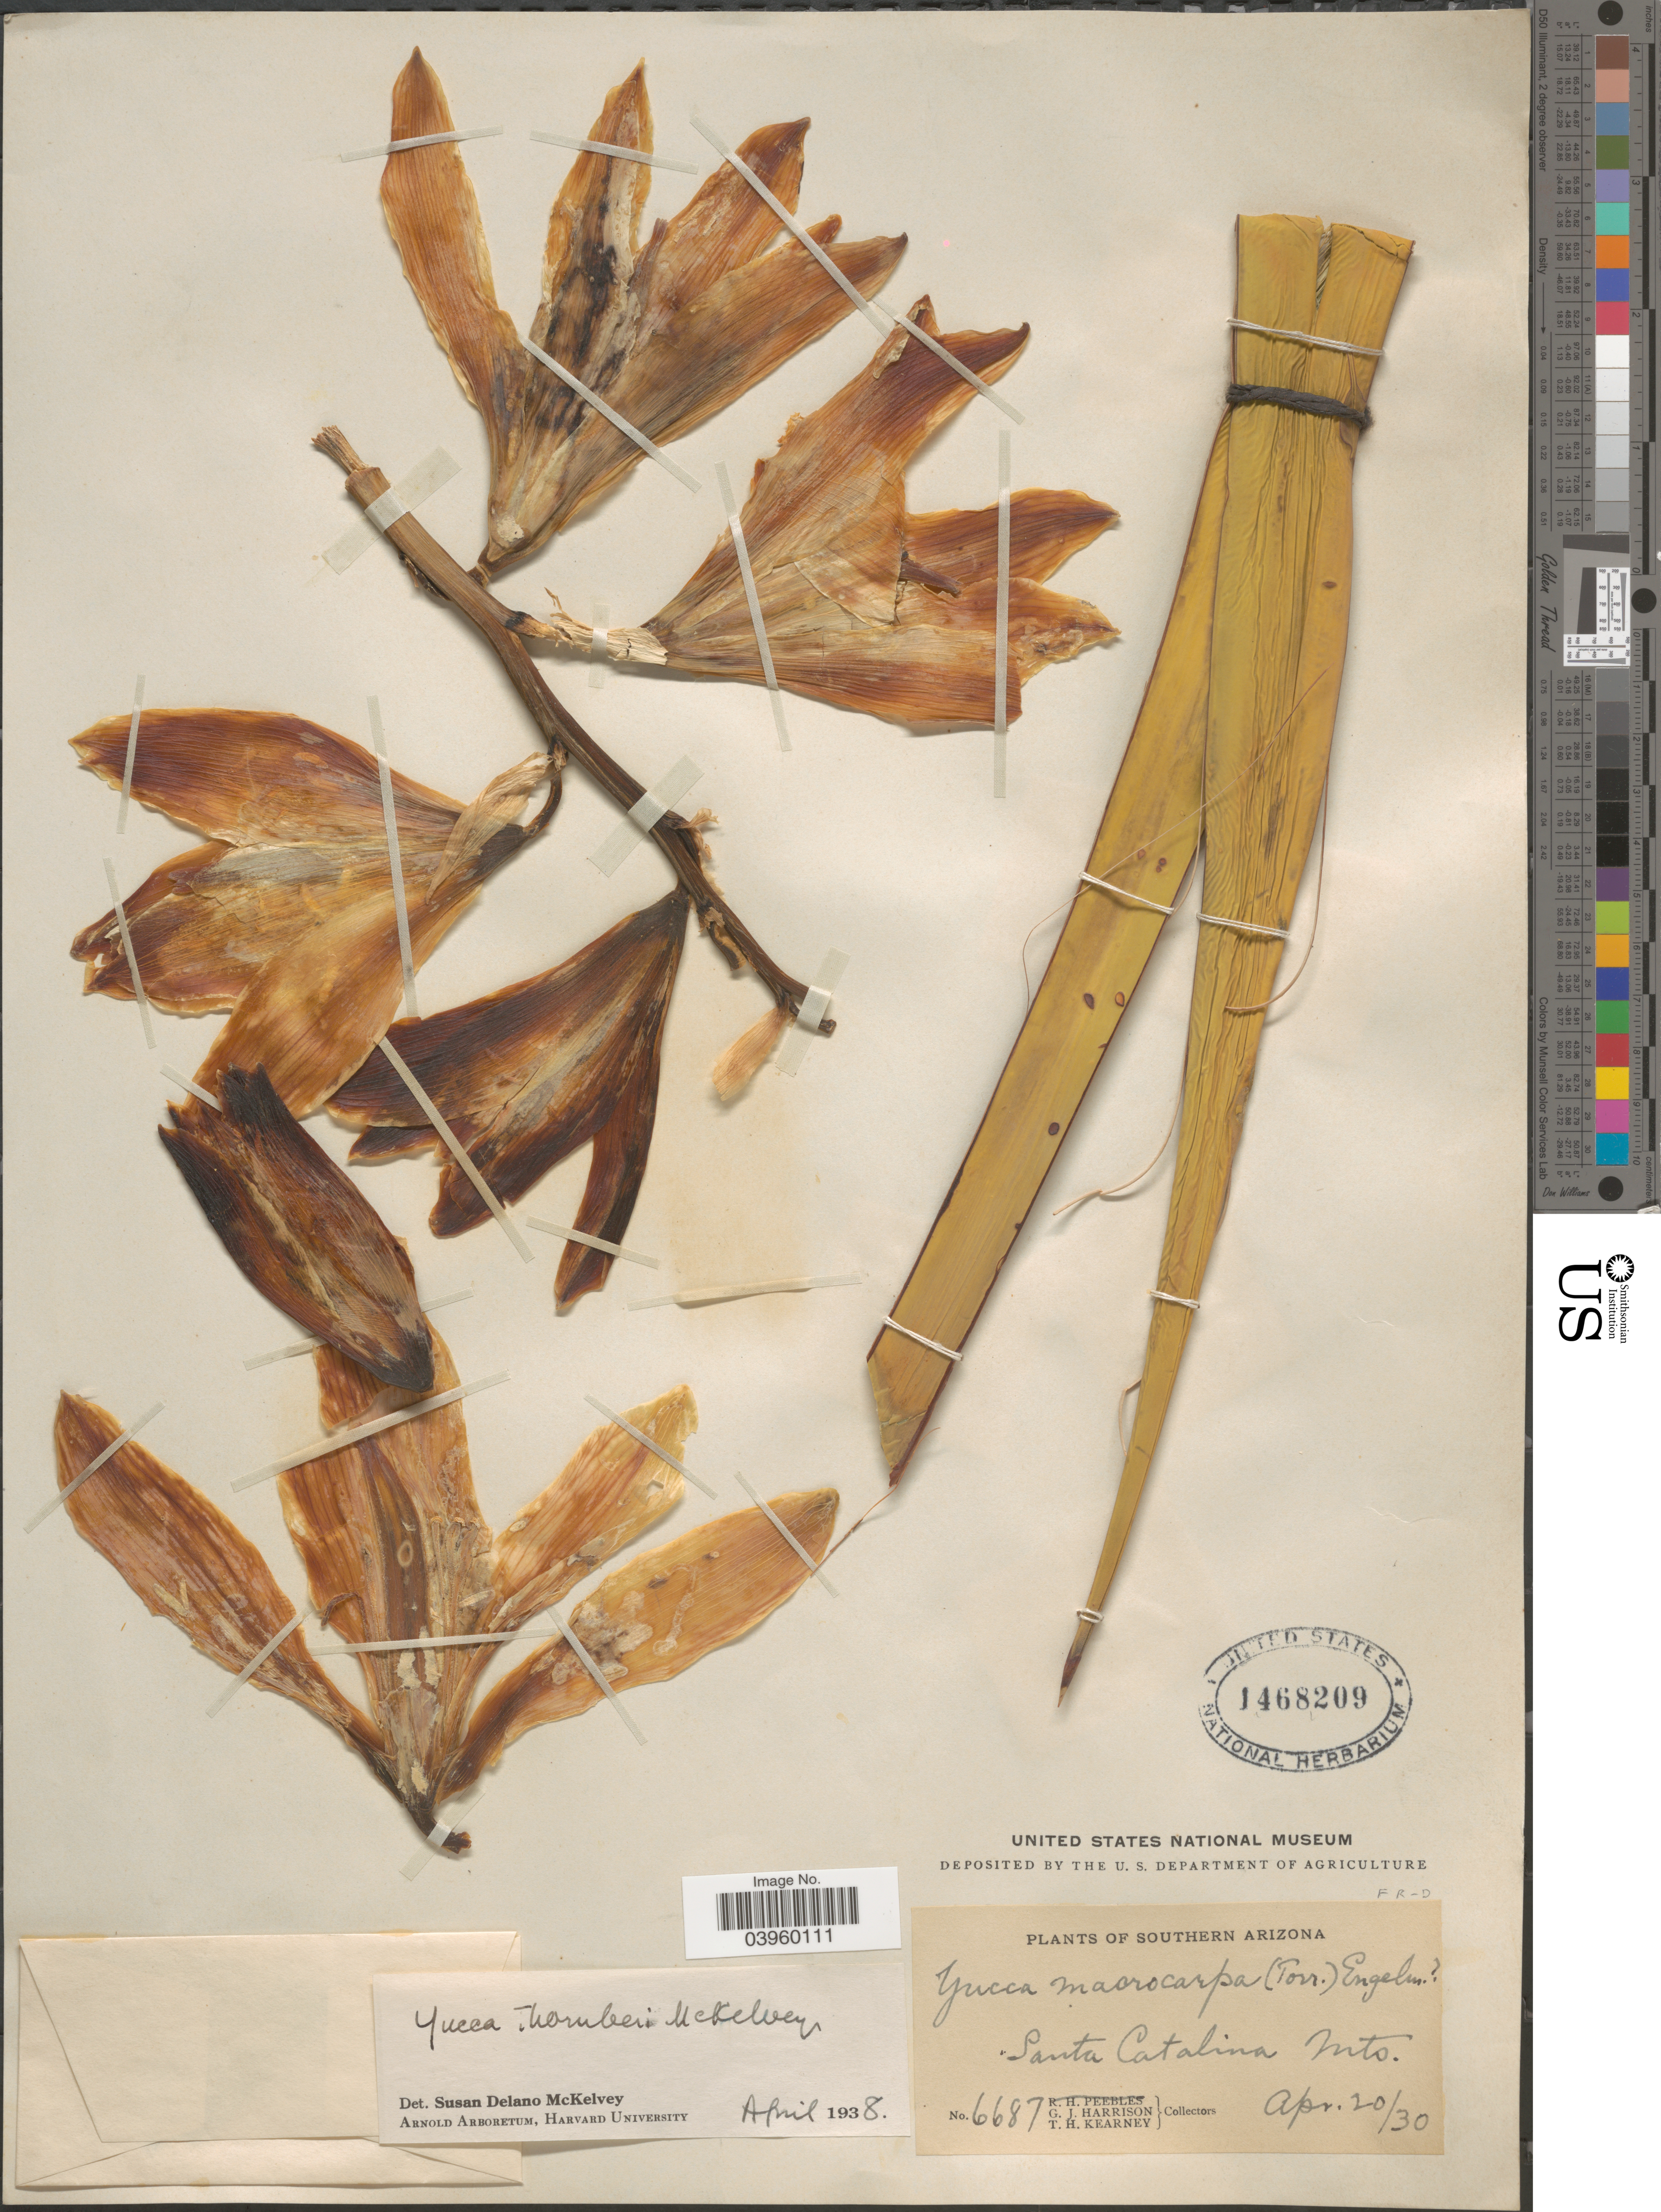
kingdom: Plantae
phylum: Tracheophyta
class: Liliopsida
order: Asparagales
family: Asparagaceae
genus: Yucca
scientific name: Yucca thornberi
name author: McKelvey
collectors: G. J. Harrison & T. H. Kearney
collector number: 6687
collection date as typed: Transcribed d/m/y: 20/4/30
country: United States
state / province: Arizona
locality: Southern Arizona. Santa Catalina Mts.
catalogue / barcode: US 1468209